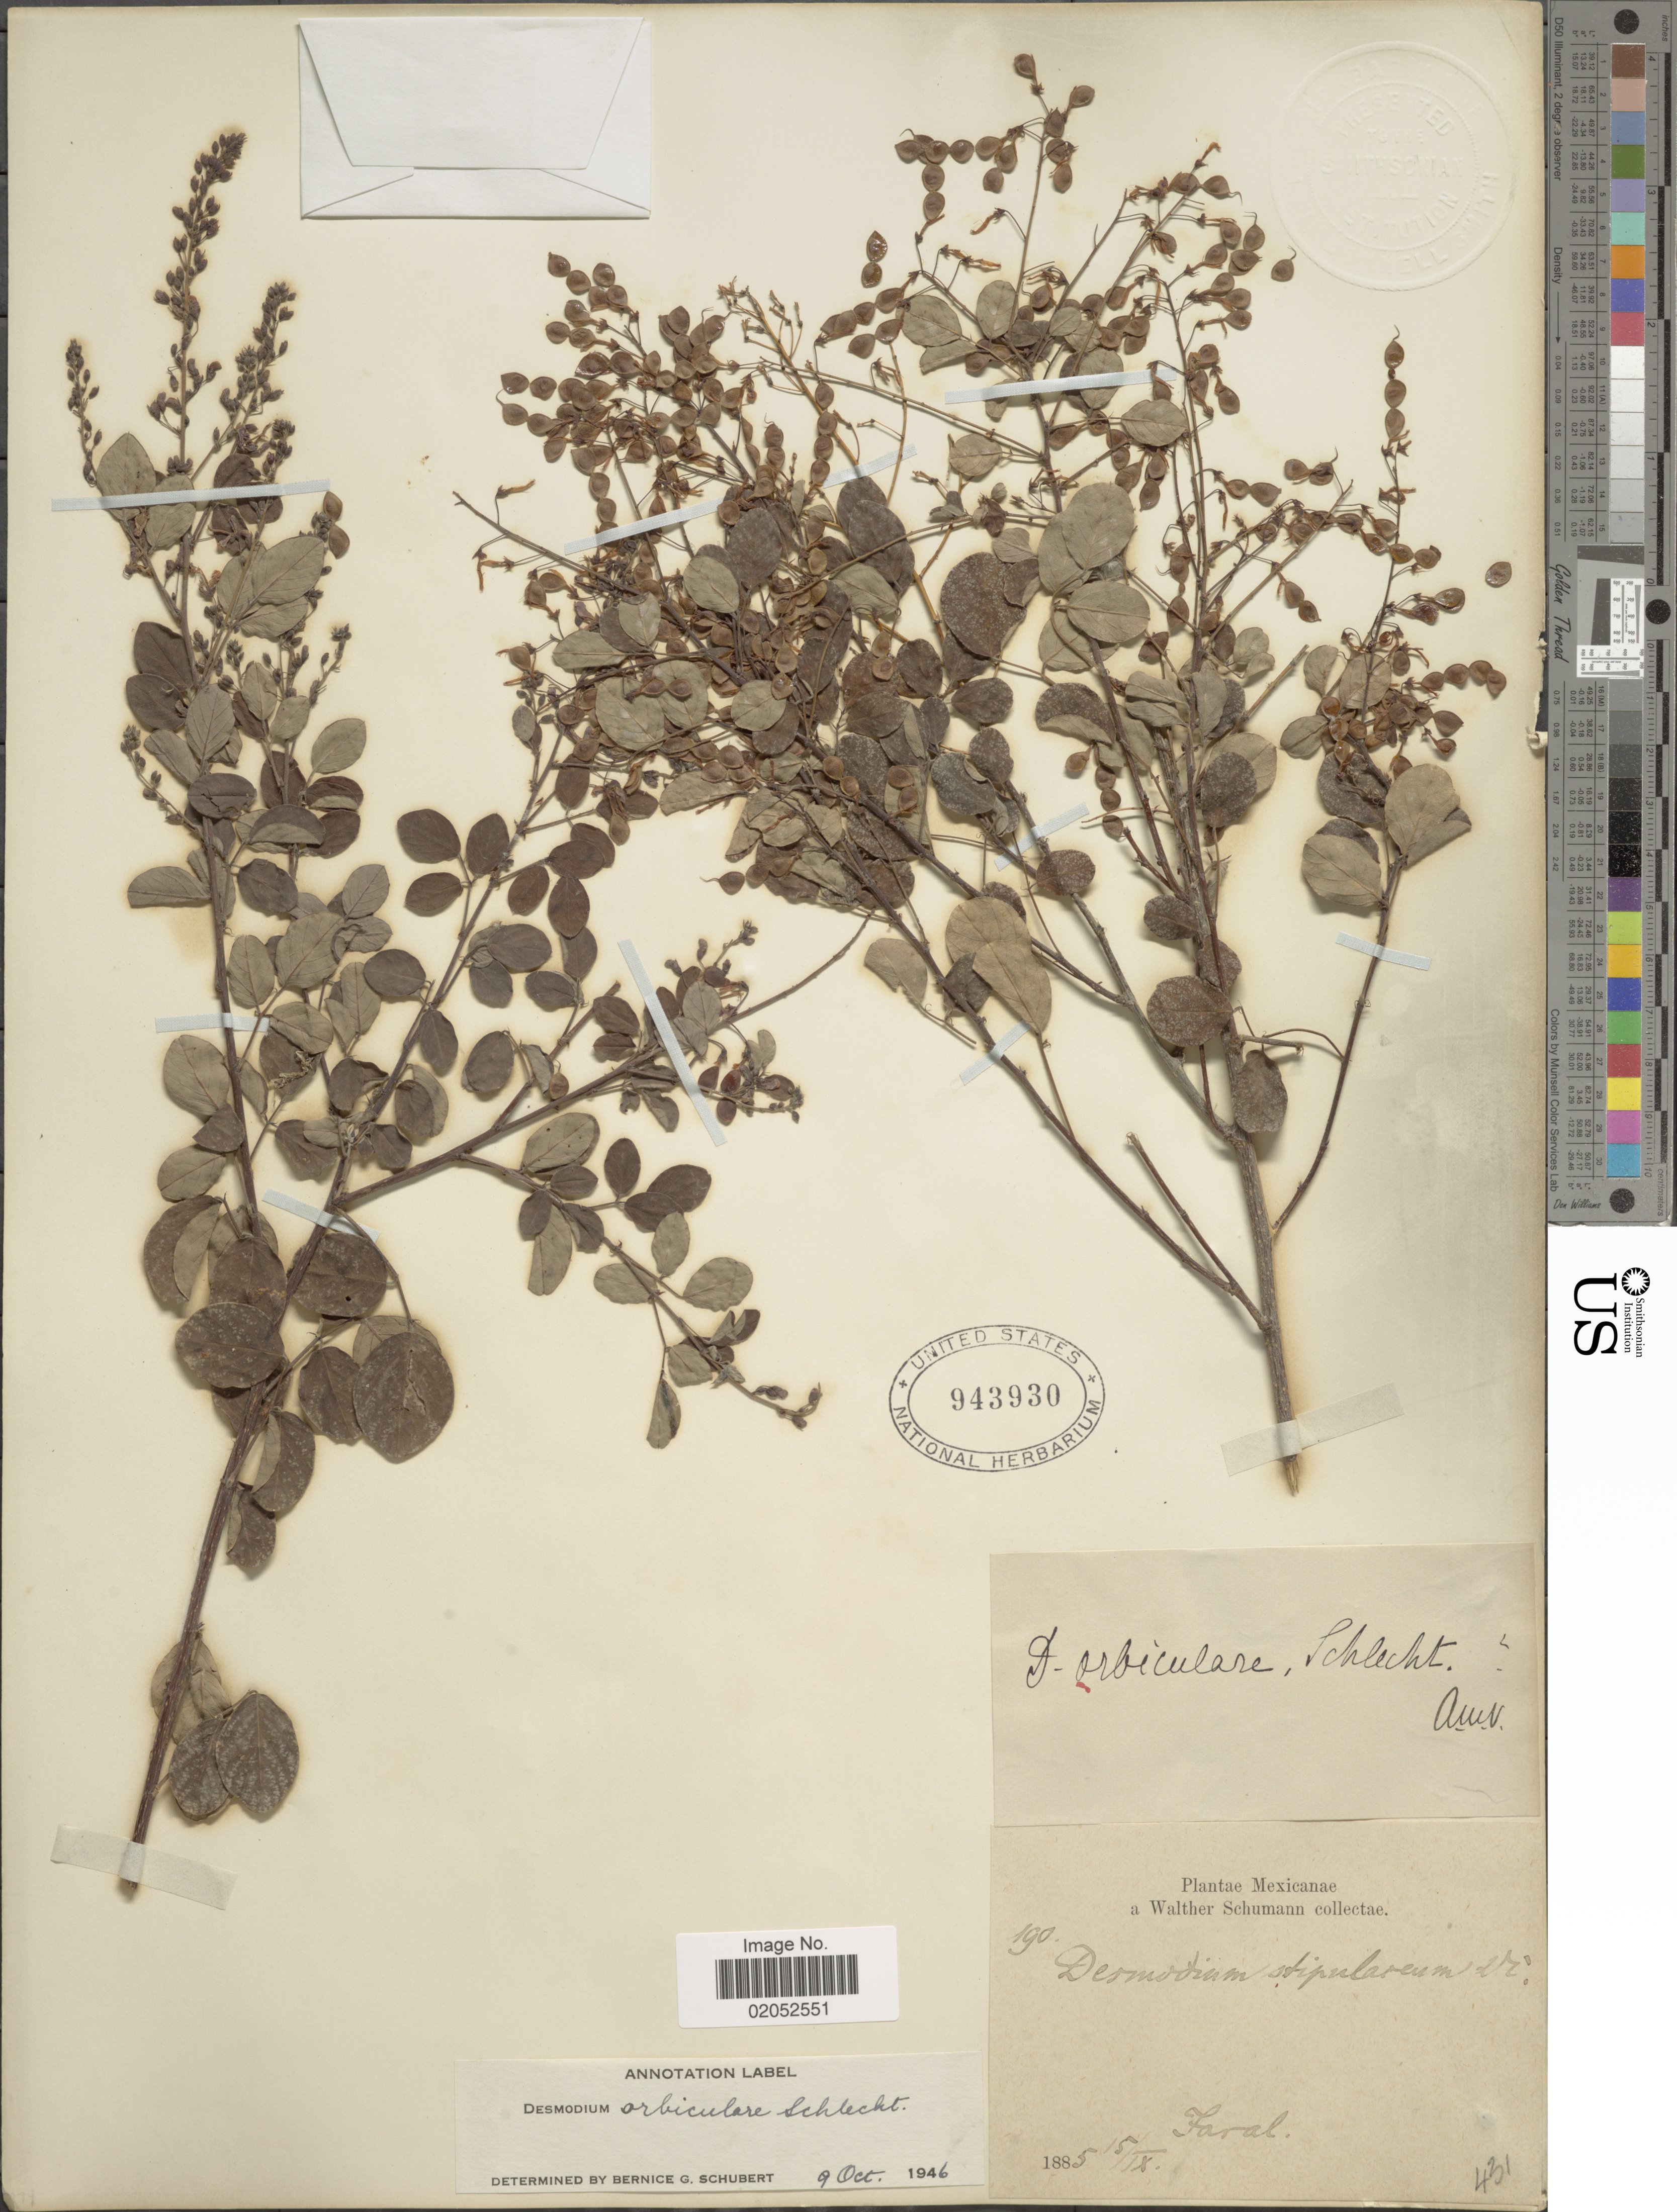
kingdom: Plantae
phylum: Tracheophyta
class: Magnoliopsida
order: Fabales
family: Fabaceae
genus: Desmodium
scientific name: Desmodium orbiculare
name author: Schltdl.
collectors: W. Schumann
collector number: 190/431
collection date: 1885-09-15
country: Mexico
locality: Mexicanae. Faral.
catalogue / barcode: US 943930